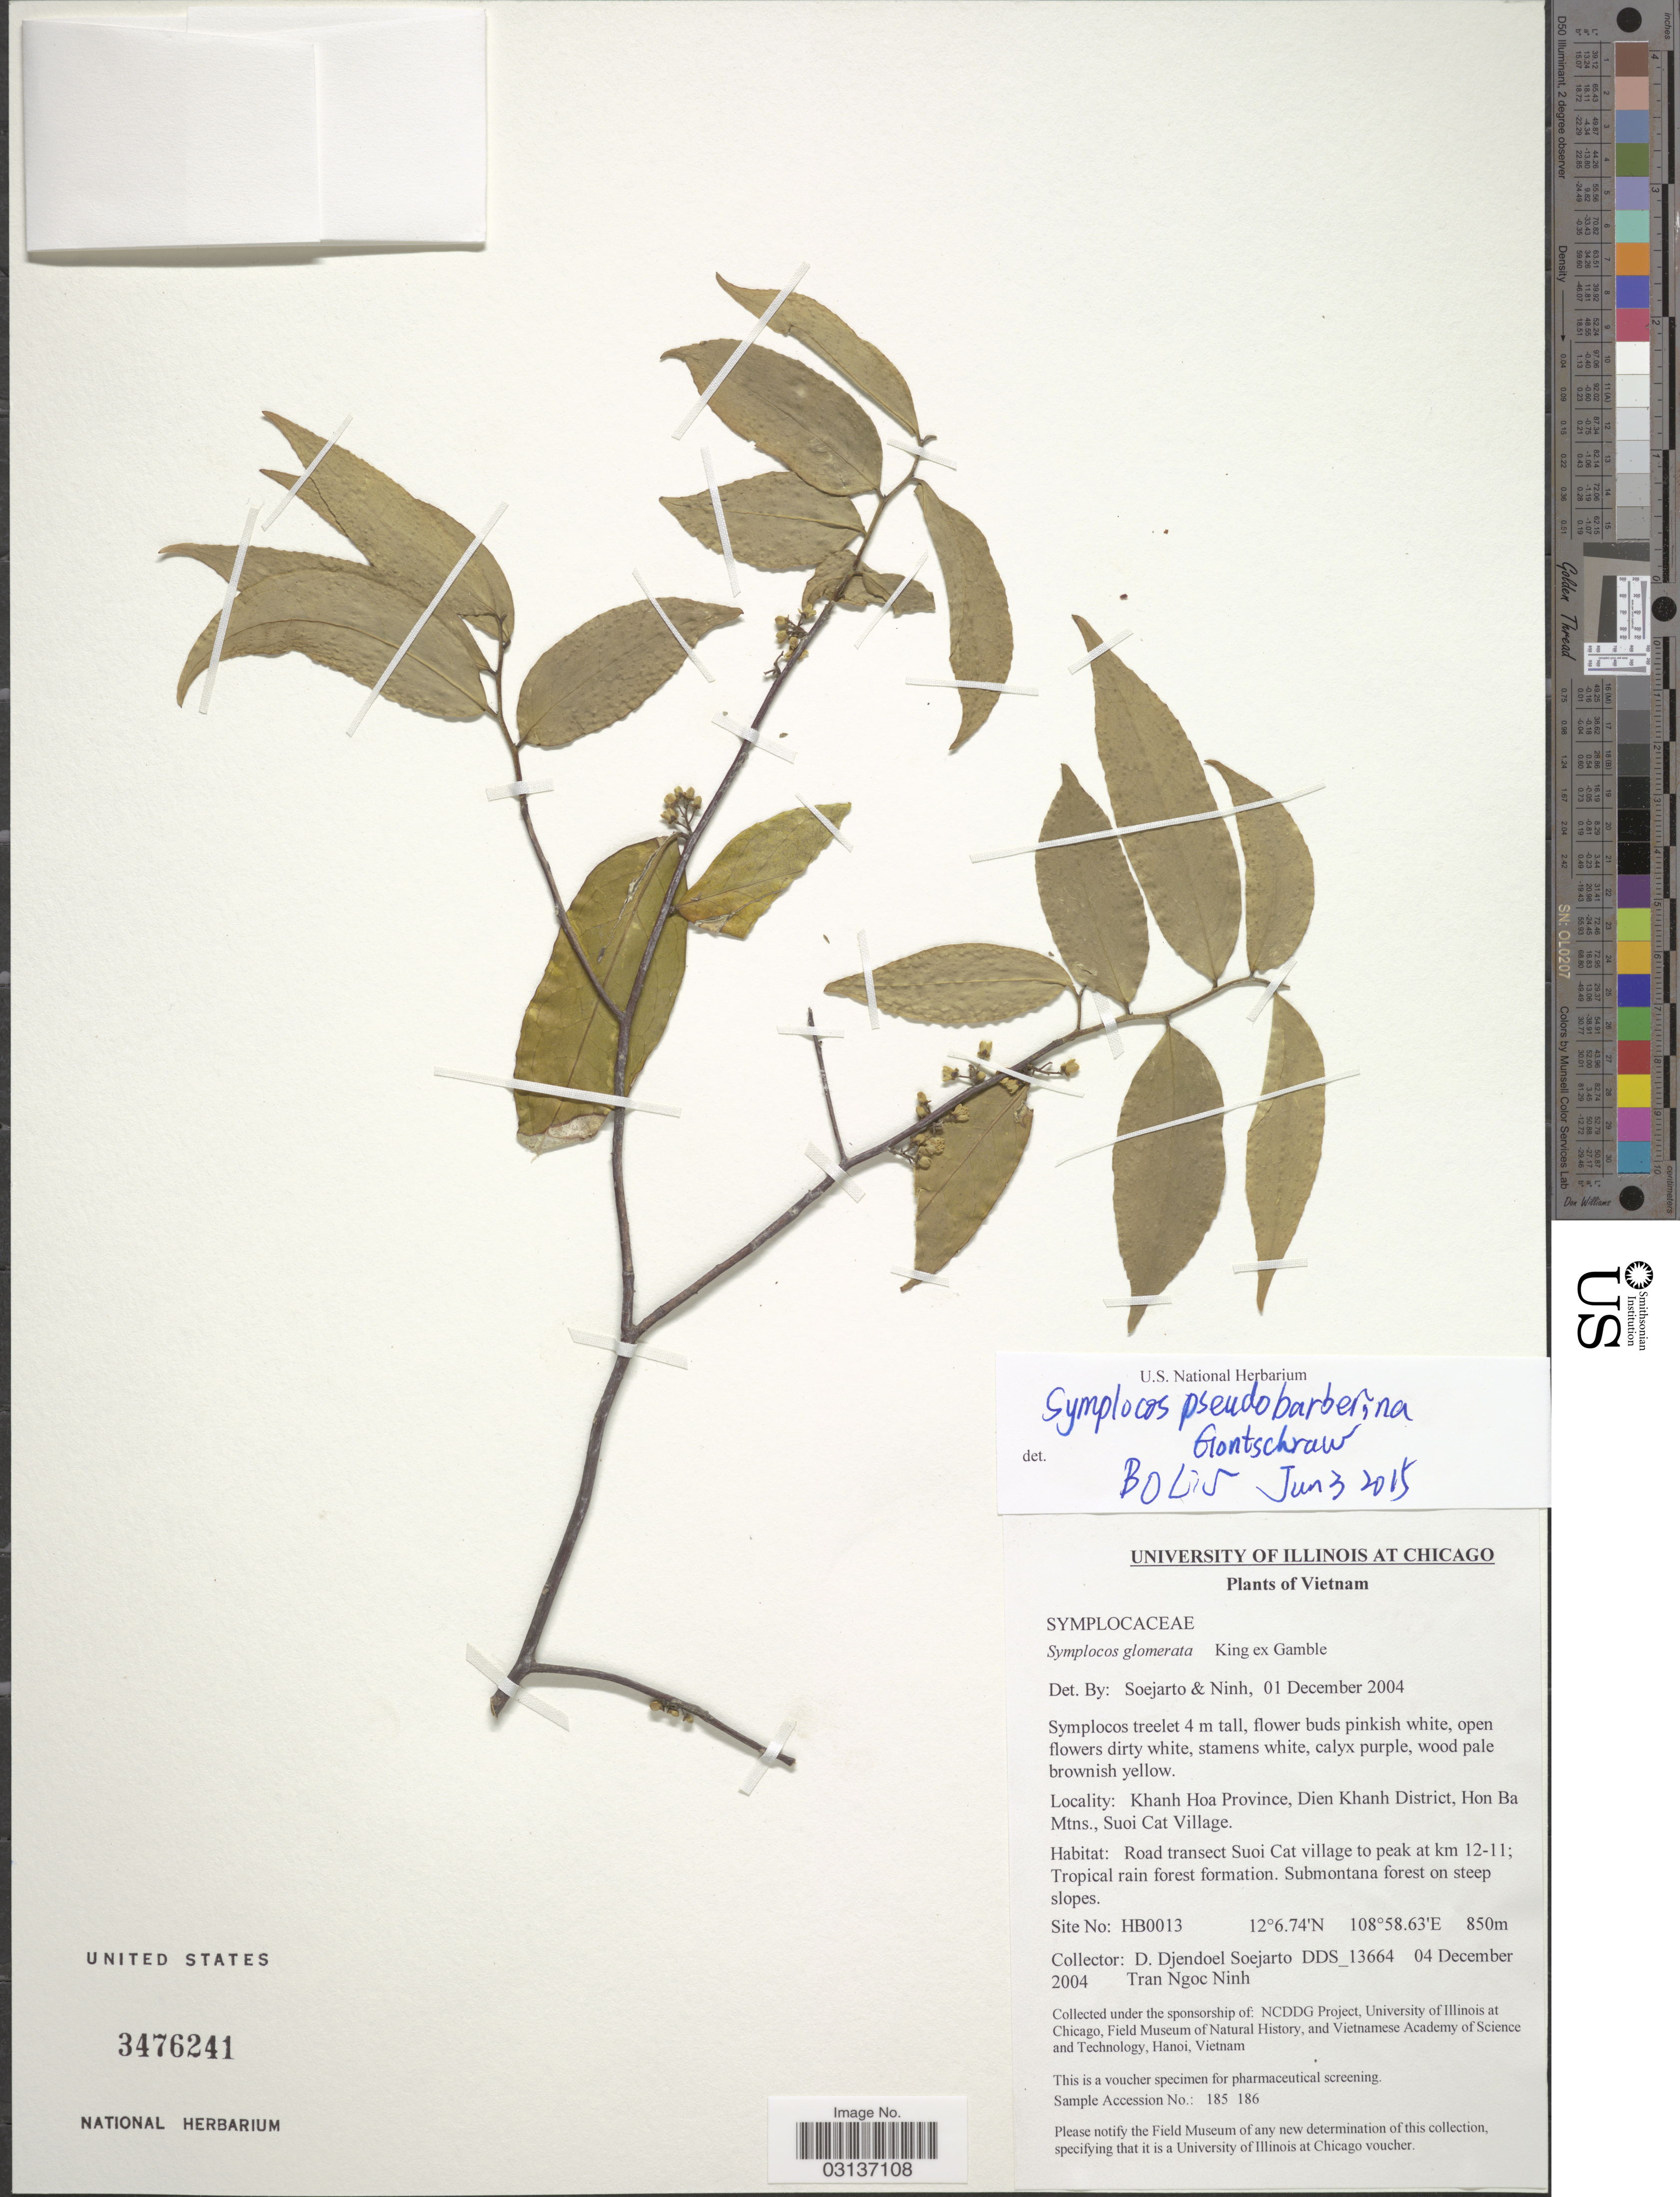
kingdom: Plantae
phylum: Tracheophyta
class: Magnoliopsida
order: Ericales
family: Symplocaceae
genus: Symplocos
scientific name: Symplocos pseudobarberina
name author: Gontsch.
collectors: D. D. Soejarto & T. N. Ninh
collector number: DDS_13664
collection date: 2004-12-04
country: Vietnam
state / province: Khanh Hoa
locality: Dien Khanh District, Hon Ba Mtns., Suoi Cat Village. Road transect Suoi Cat village to peak at km 12-11.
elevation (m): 850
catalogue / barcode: US 3476241